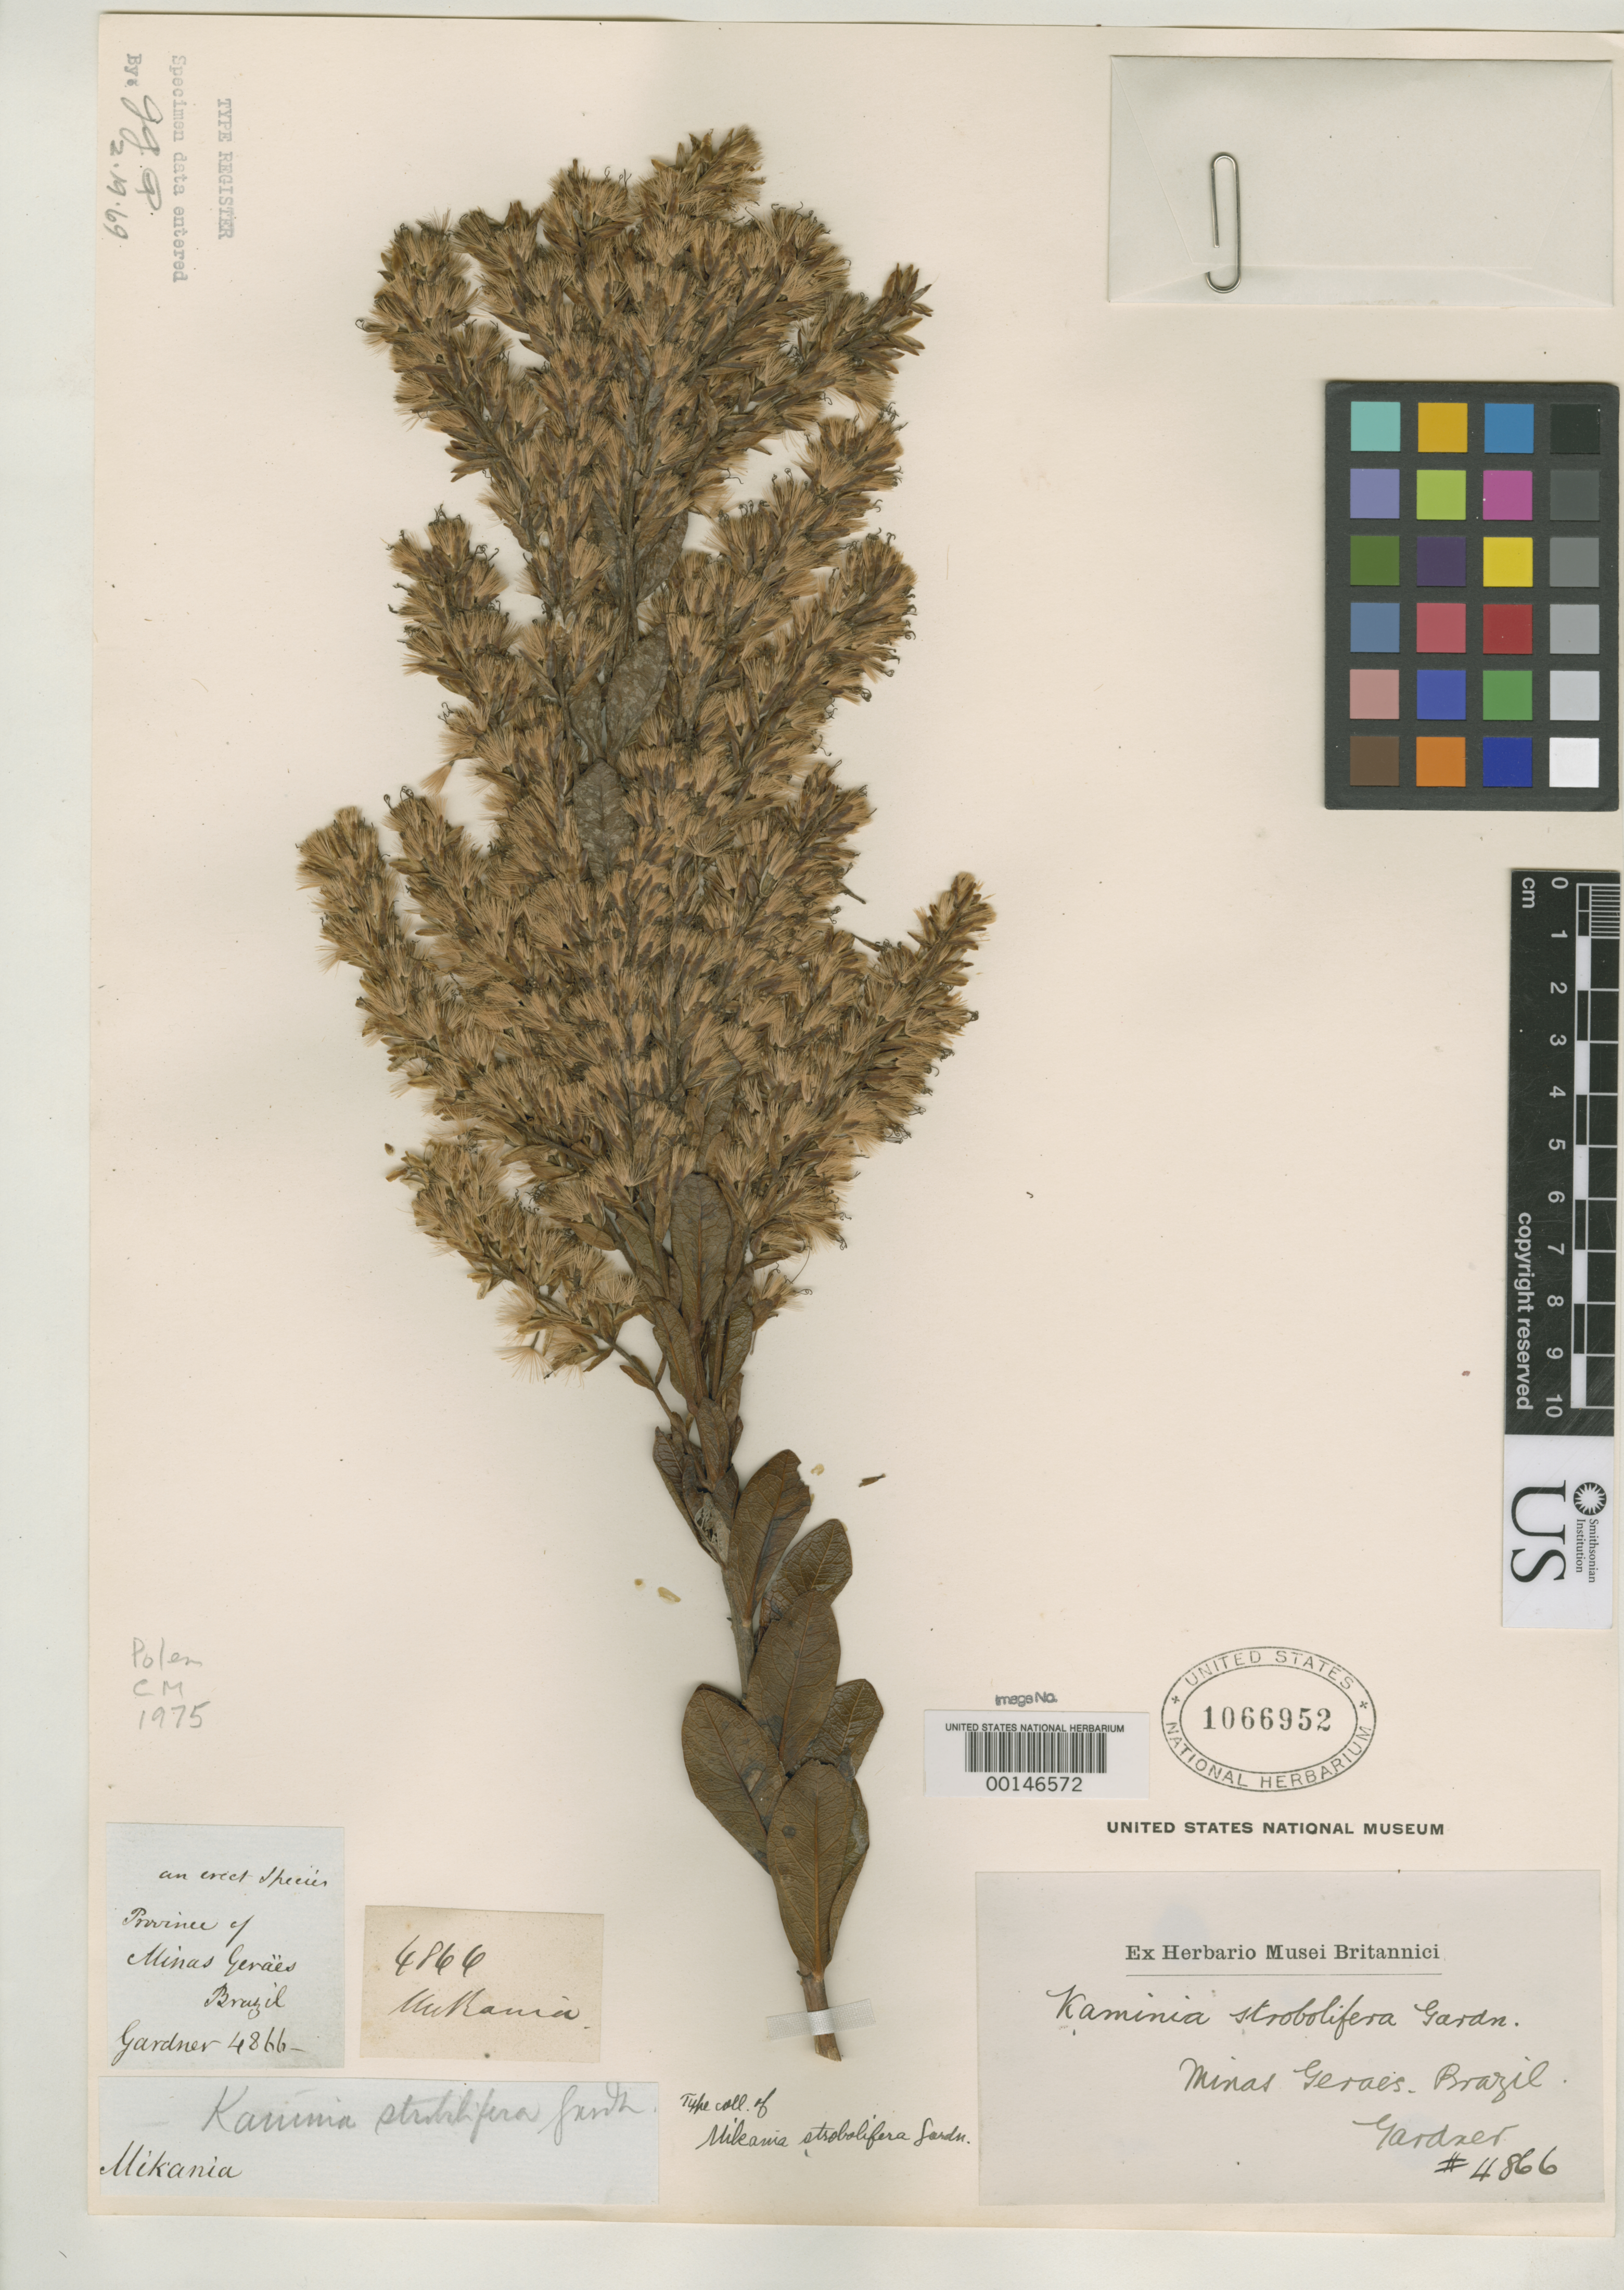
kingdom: Plantae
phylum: Tracheophyta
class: Magnoliopsida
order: Asterales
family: Asteraceae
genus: Mikania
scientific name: Mikania strobilifera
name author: Gardner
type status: Isotype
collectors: G. Gardner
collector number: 4866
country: Brazil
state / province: Minas Gerais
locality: Diamond District.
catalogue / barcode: US 1066952